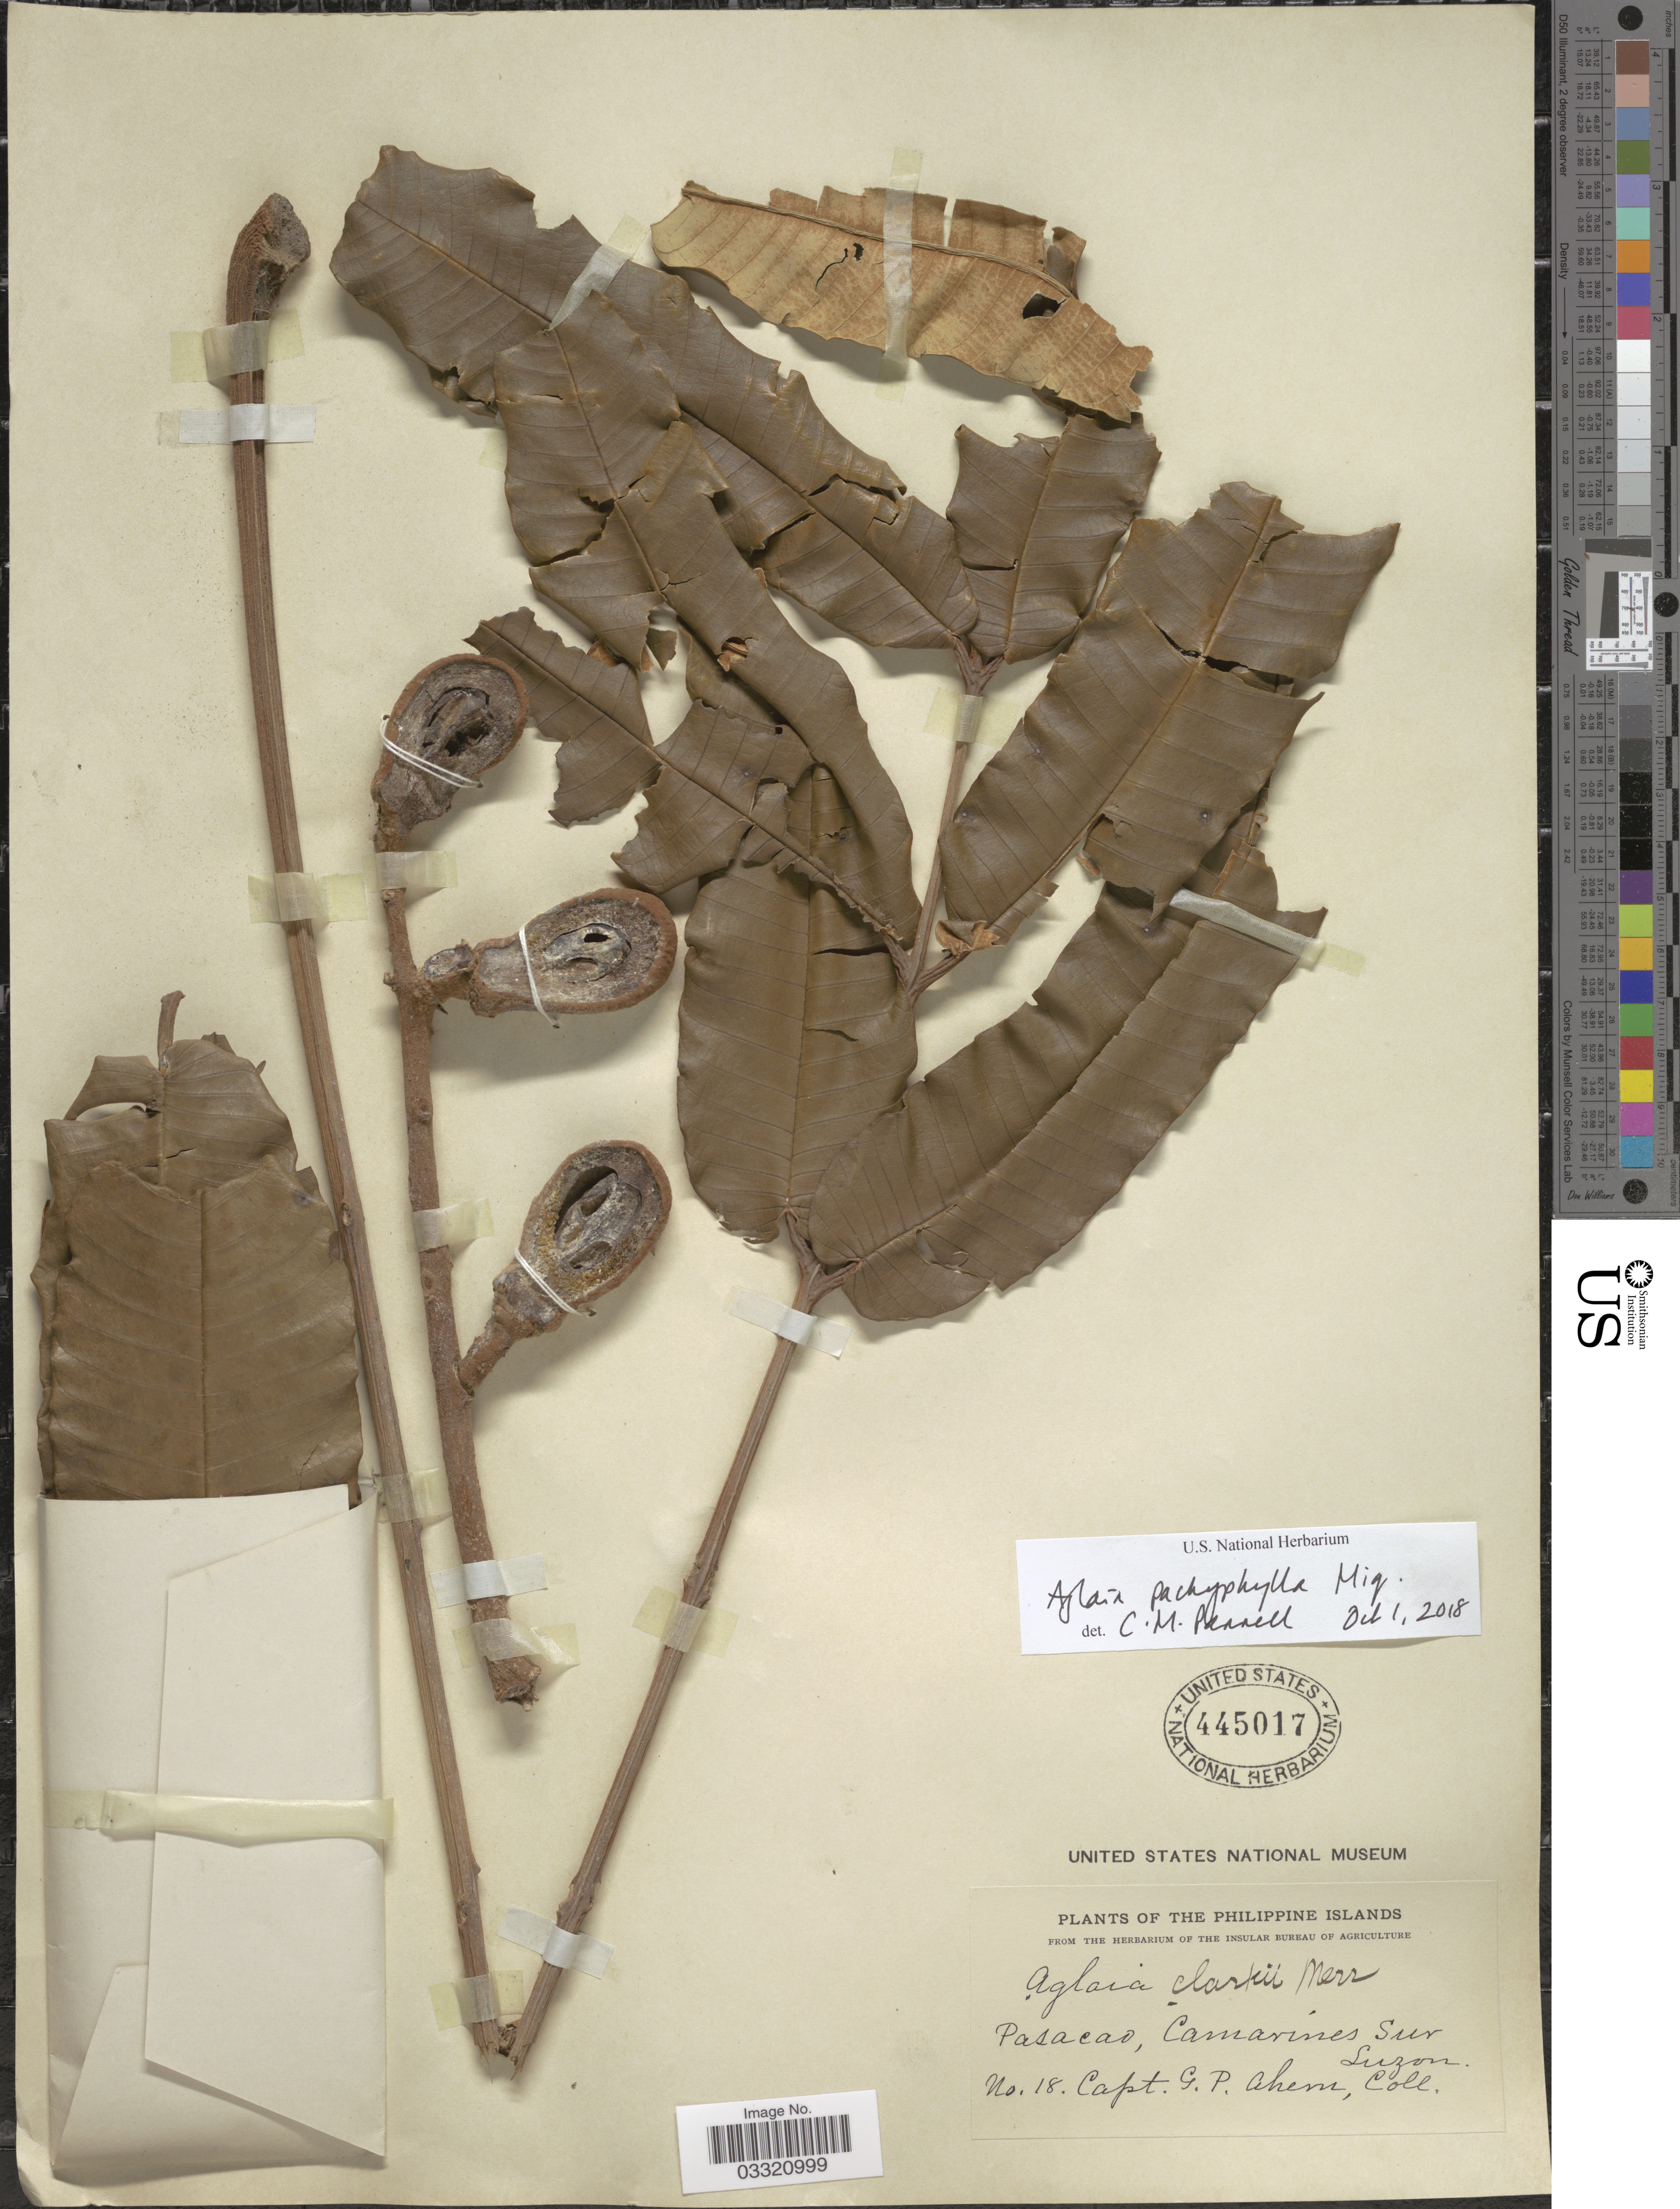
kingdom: Plantae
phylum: Tracheophyta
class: Magnoliopsida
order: Sapindales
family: Meliaceae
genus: Aglaia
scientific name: Aglaia pachyphylla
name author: Miq.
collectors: G. Ahern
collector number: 18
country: Philippines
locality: Pasacao, Camarínes Sur Luzon.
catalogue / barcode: US 445017